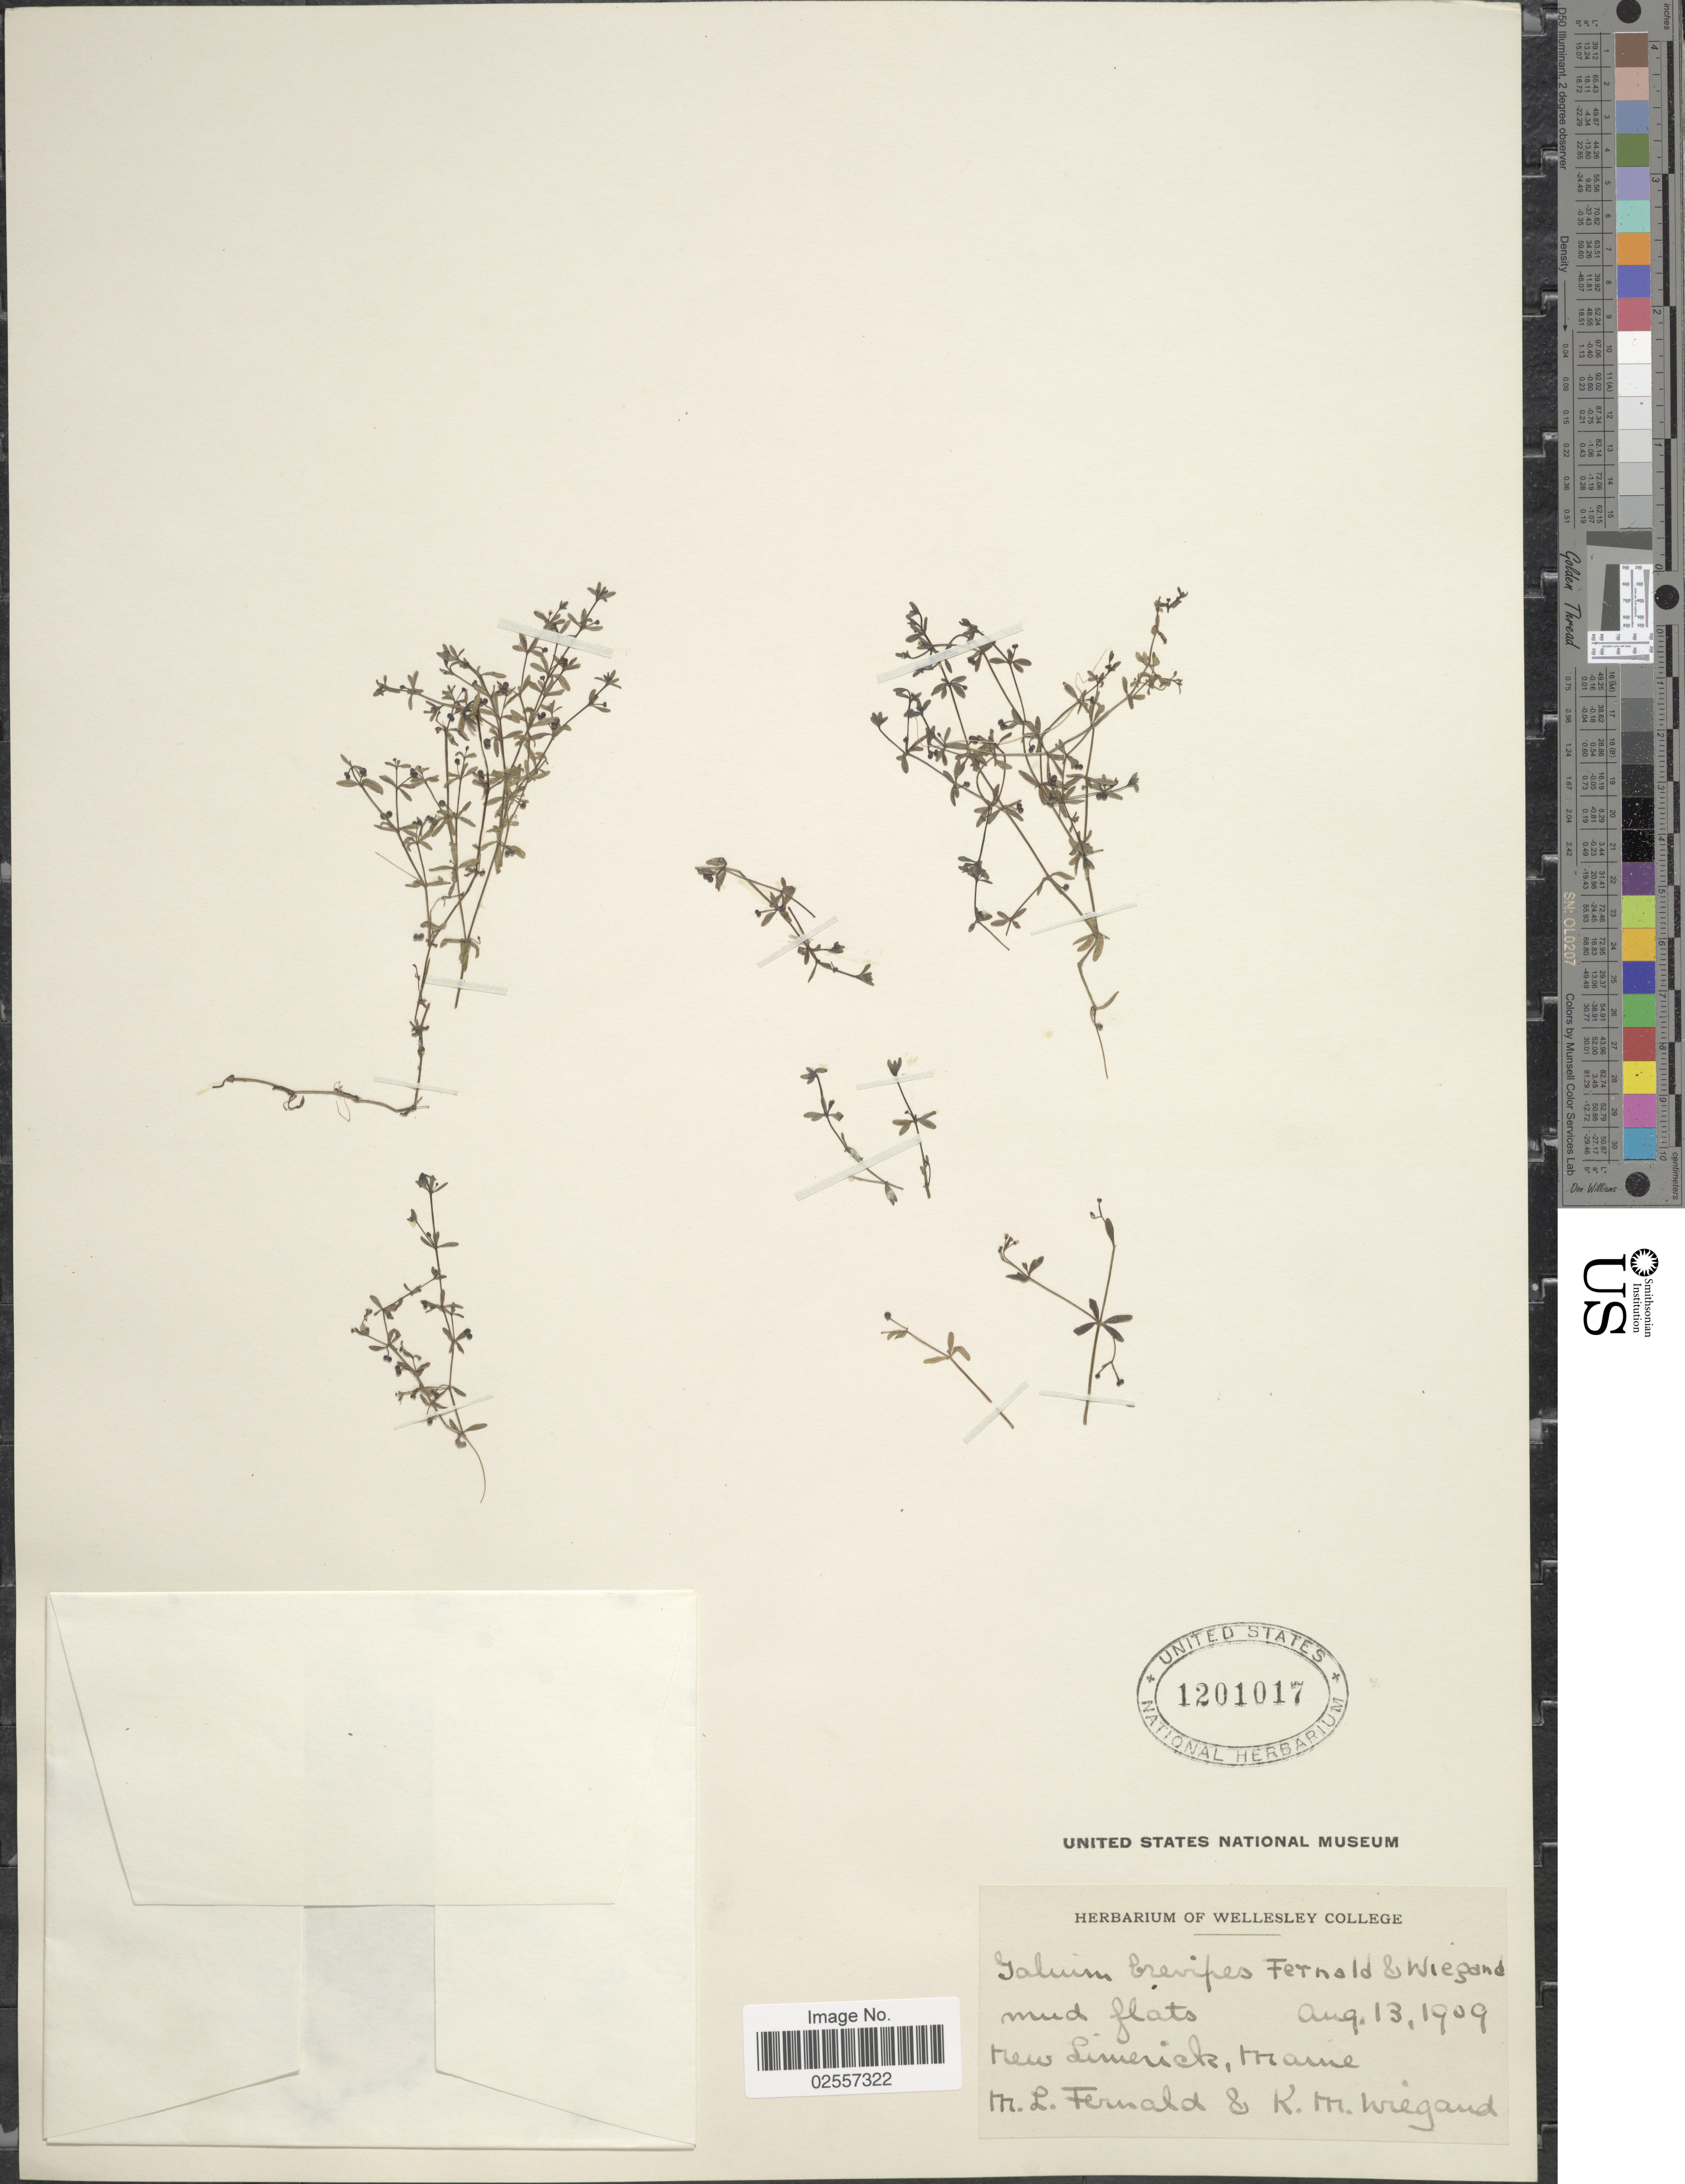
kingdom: Plantae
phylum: Tracheophyta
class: Magnoliopsida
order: Gentianales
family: Rubiaceae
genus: Galium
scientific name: Galium brevipes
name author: Urb.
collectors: M. L. Fernald & K. M. Wiegand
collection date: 1909-08-13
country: United States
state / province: Maine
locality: New Limerick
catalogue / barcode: US 1201017